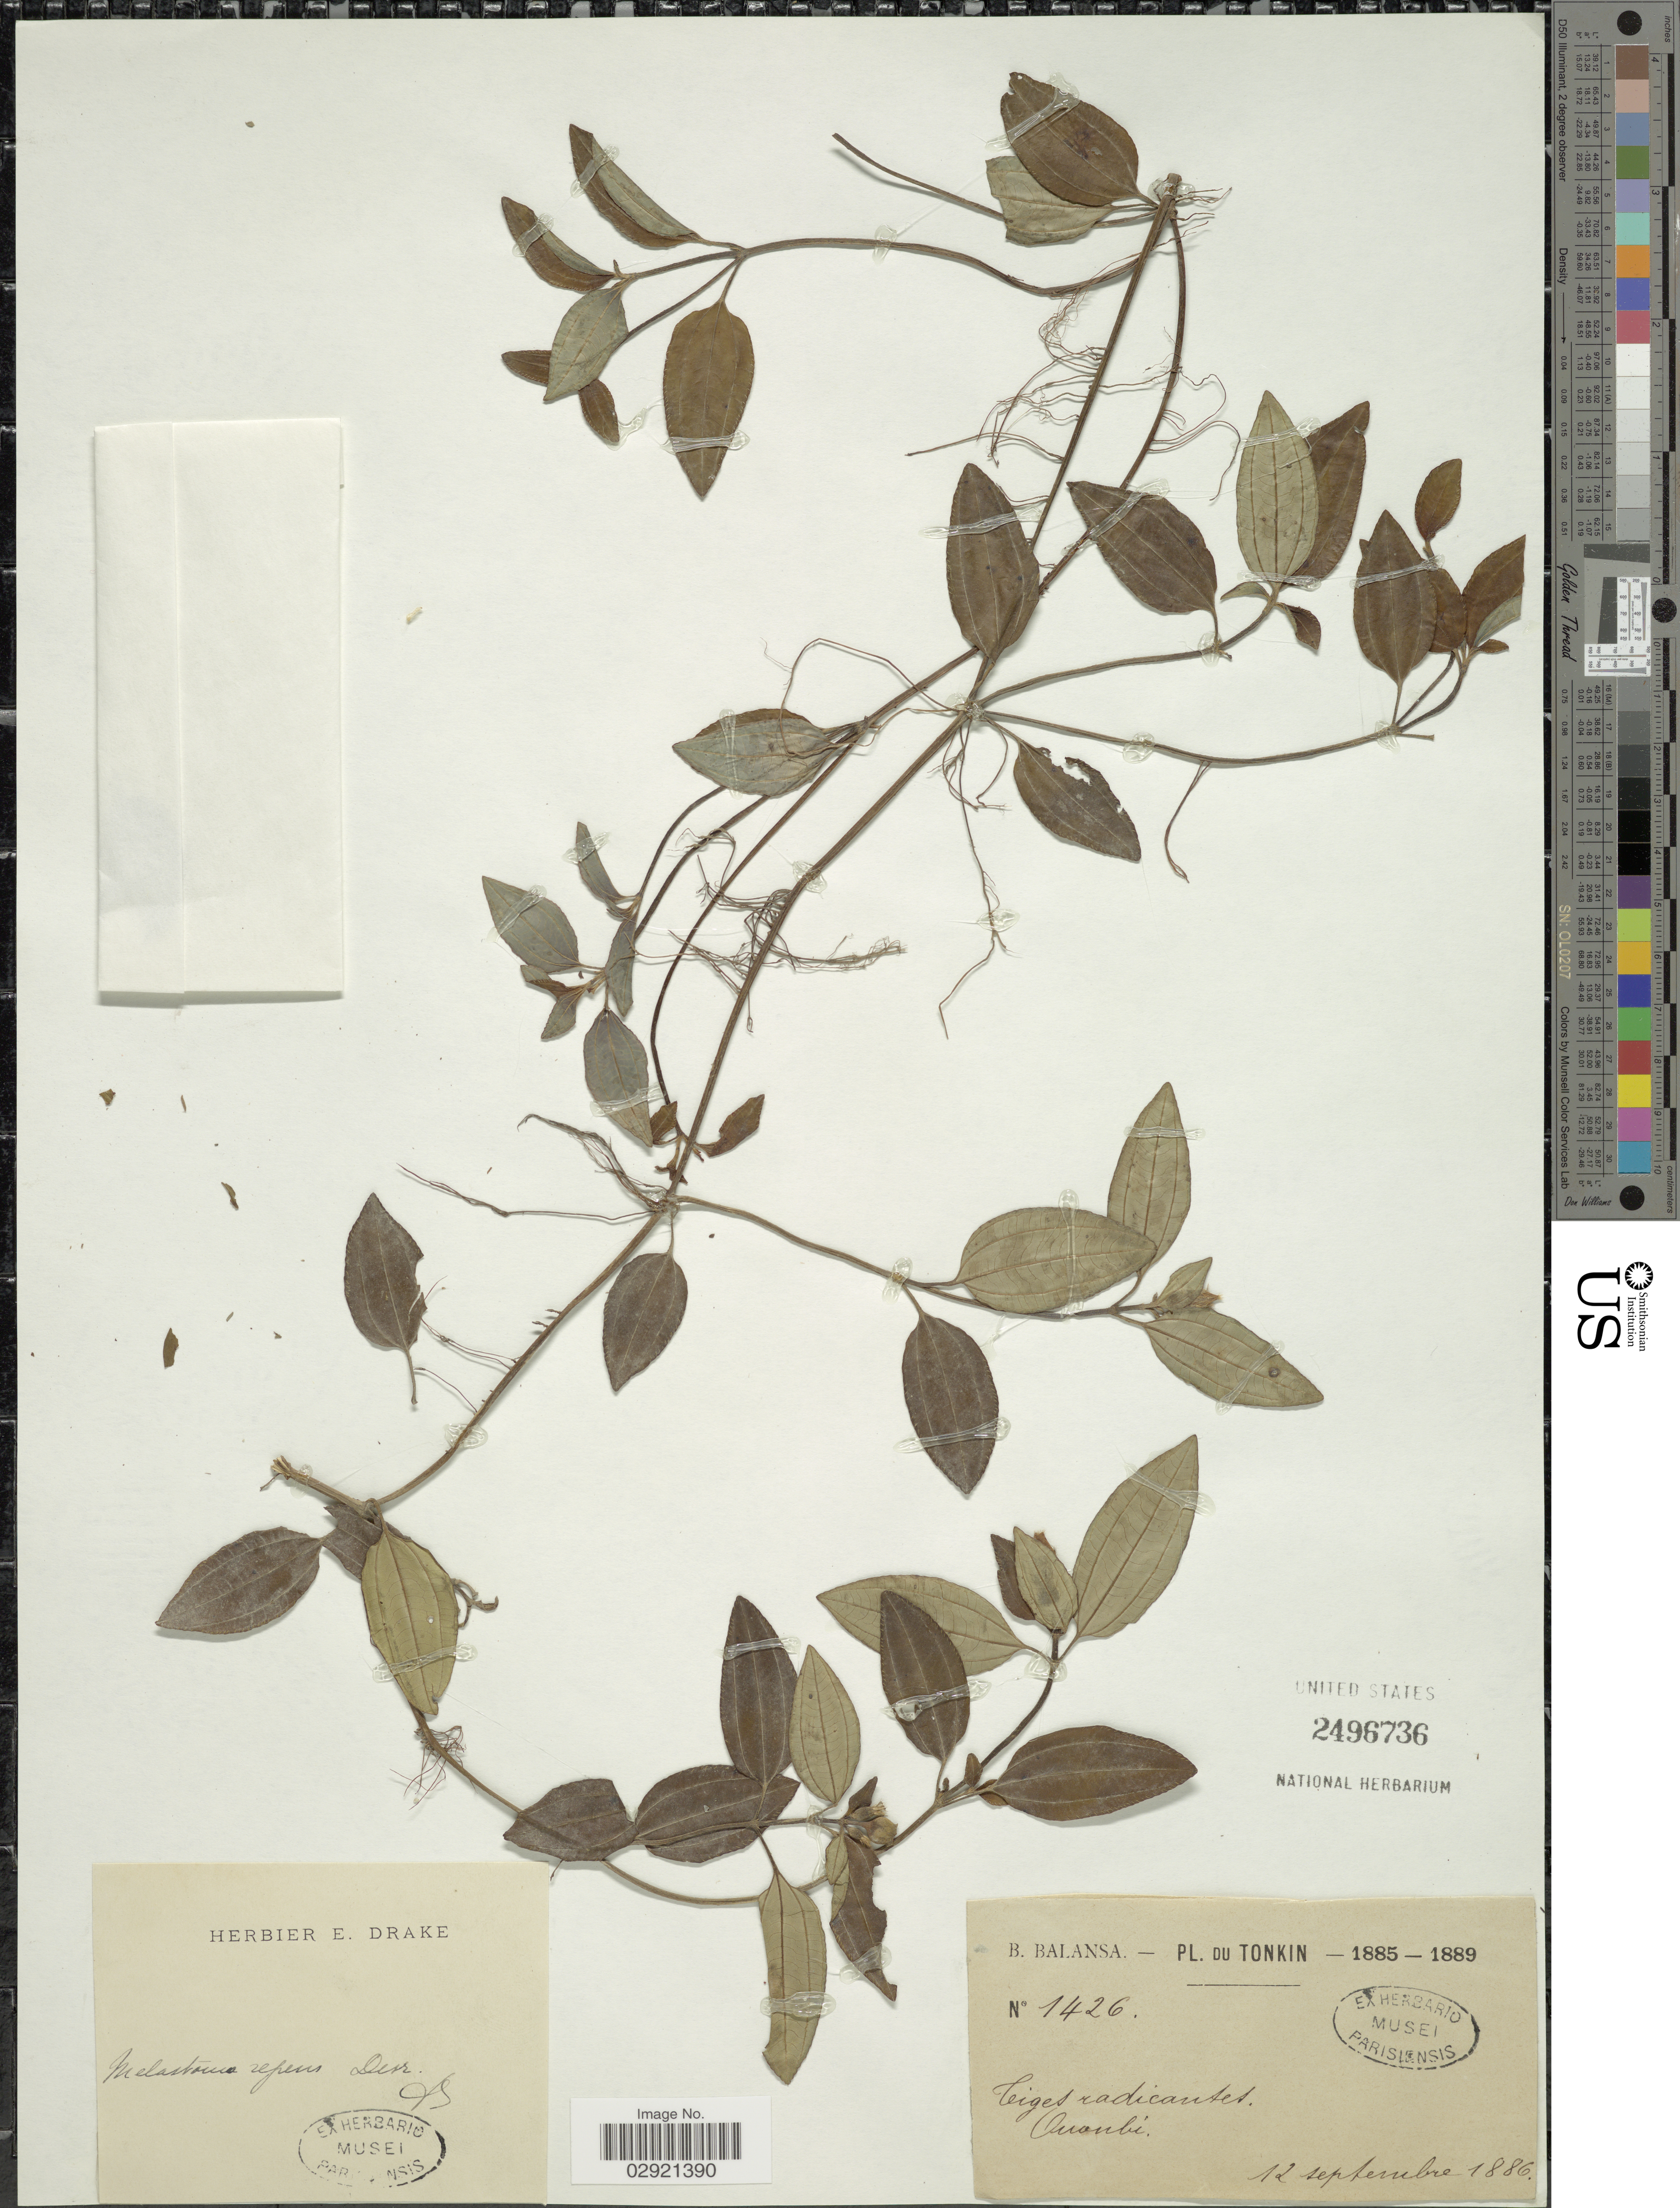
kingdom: Plantae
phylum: Tracheophyta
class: Magnoliopsida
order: Myrtales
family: Melastomataceae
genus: Melastoma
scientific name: Melastoma dodecandra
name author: Lour.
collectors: B. Balansa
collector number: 1426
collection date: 1886-09-12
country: Vietnam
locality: Pl. du Tonkin. Tiges radicantes. Ouanbi.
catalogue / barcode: US 2496736